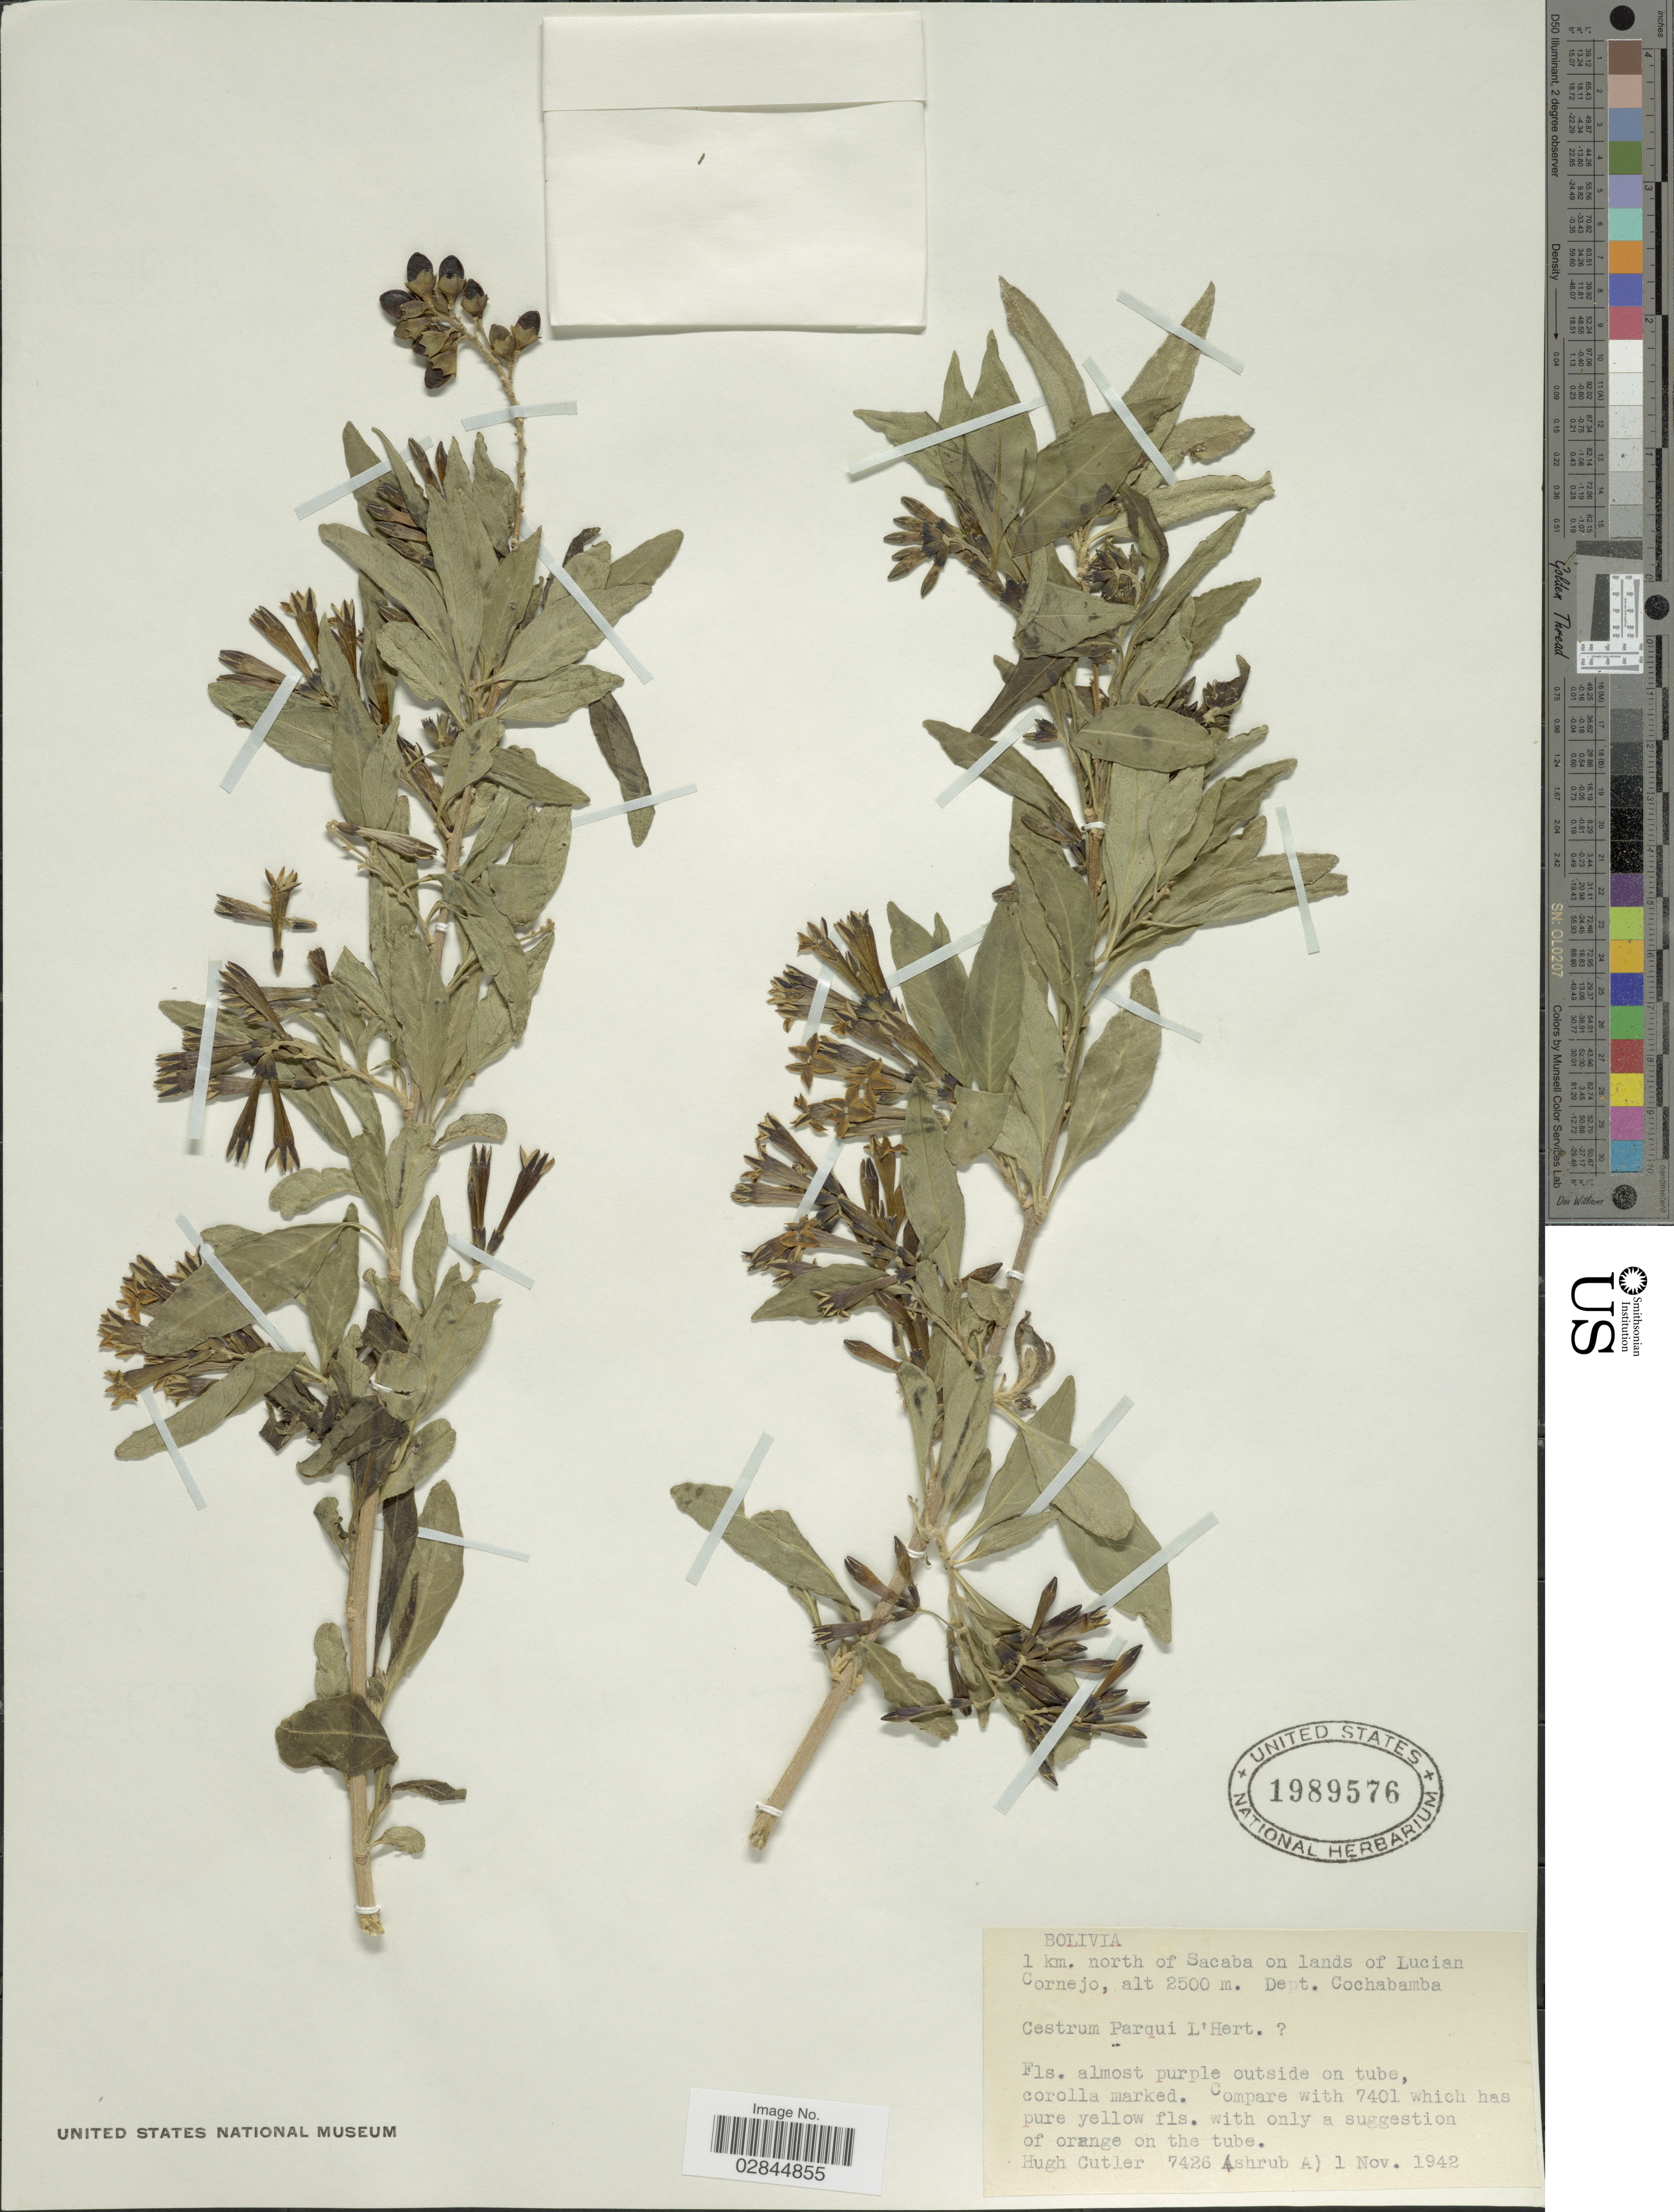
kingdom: Plantae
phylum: Tracheophyta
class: Magnoliopsida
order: Solanales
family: Solanaceae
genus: Cestrum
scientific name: Cestrum parqui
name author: L'Hér.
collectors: H. C. Cutler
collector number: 7426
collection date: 1942-11-01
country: Bolivia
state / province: Cochabamba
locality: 1 km north of Sacaba on lands of Lucian Cornejo. Dept. Cochabamba.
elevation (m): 2500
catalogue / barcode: US 1989576